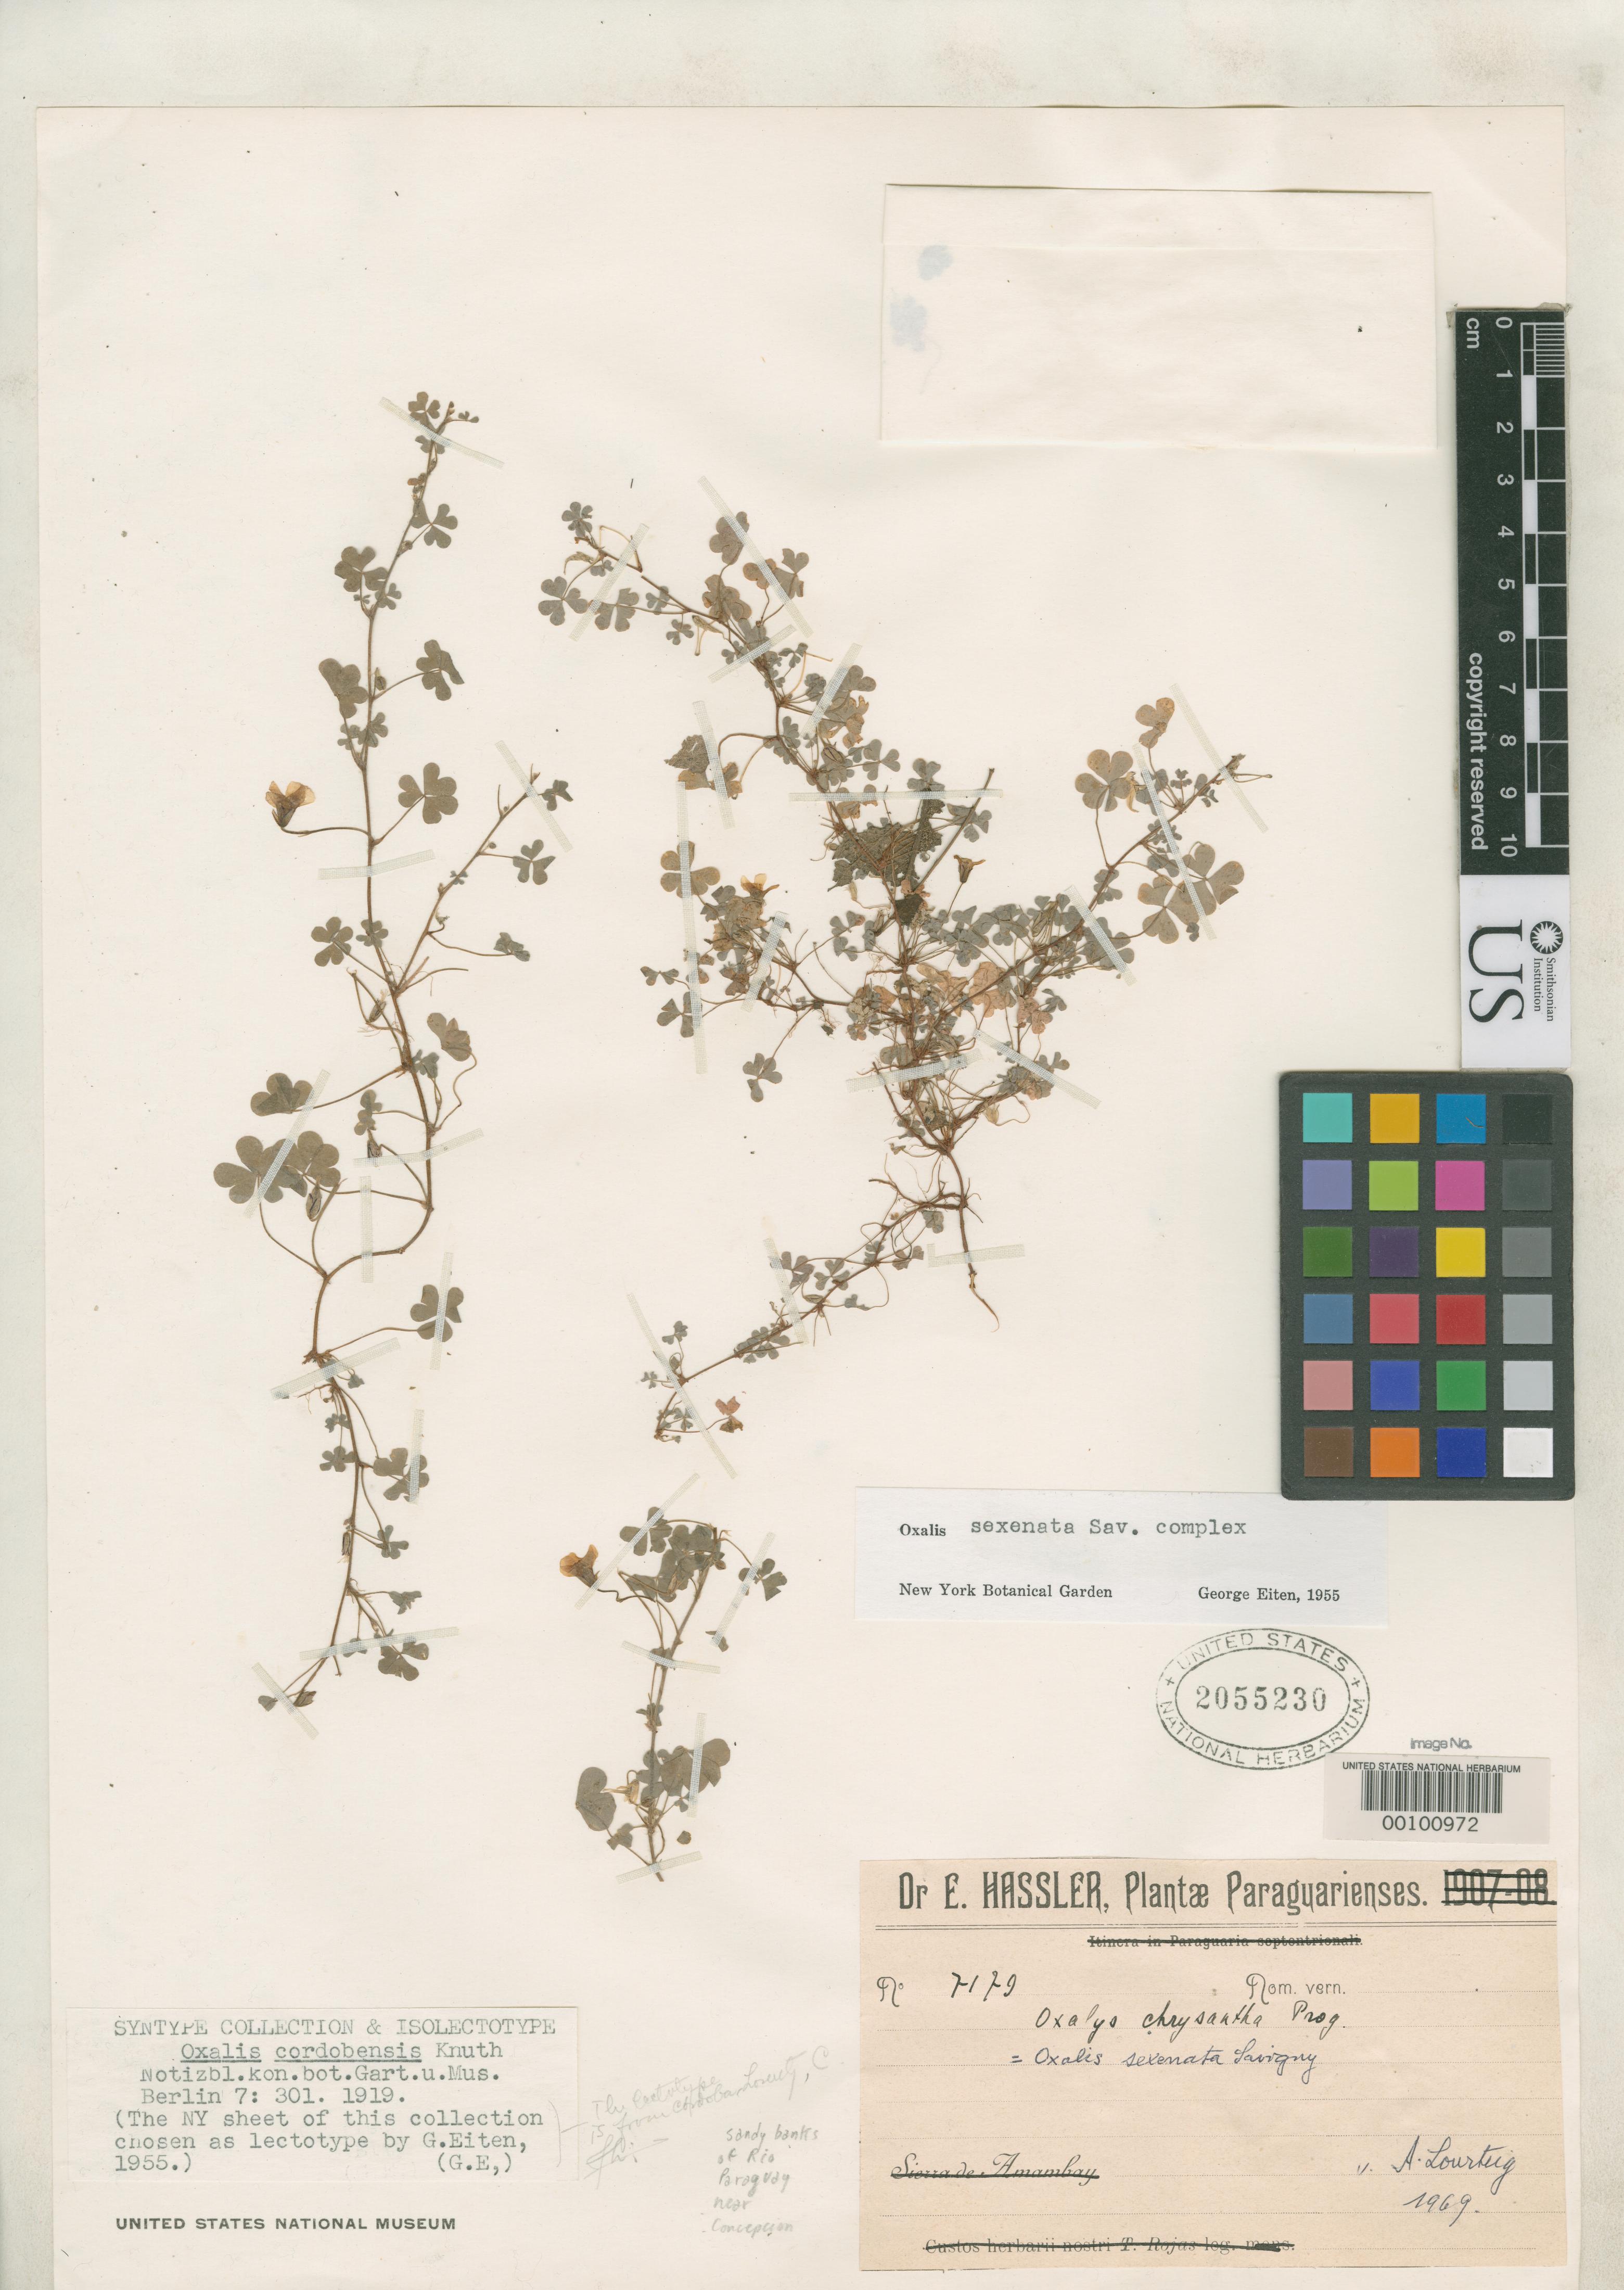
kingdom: Plantae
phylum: Tracheophyta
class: Magnoliopsida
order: Oxalidales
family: Oxalidaceae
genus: Oxalis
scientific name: Oxalis cordobensis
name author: R. Knuth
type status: Isolectotype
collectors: E. Hassler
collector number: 7179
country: Paraguay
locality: Near Concepcio.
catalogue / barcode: US 2055230